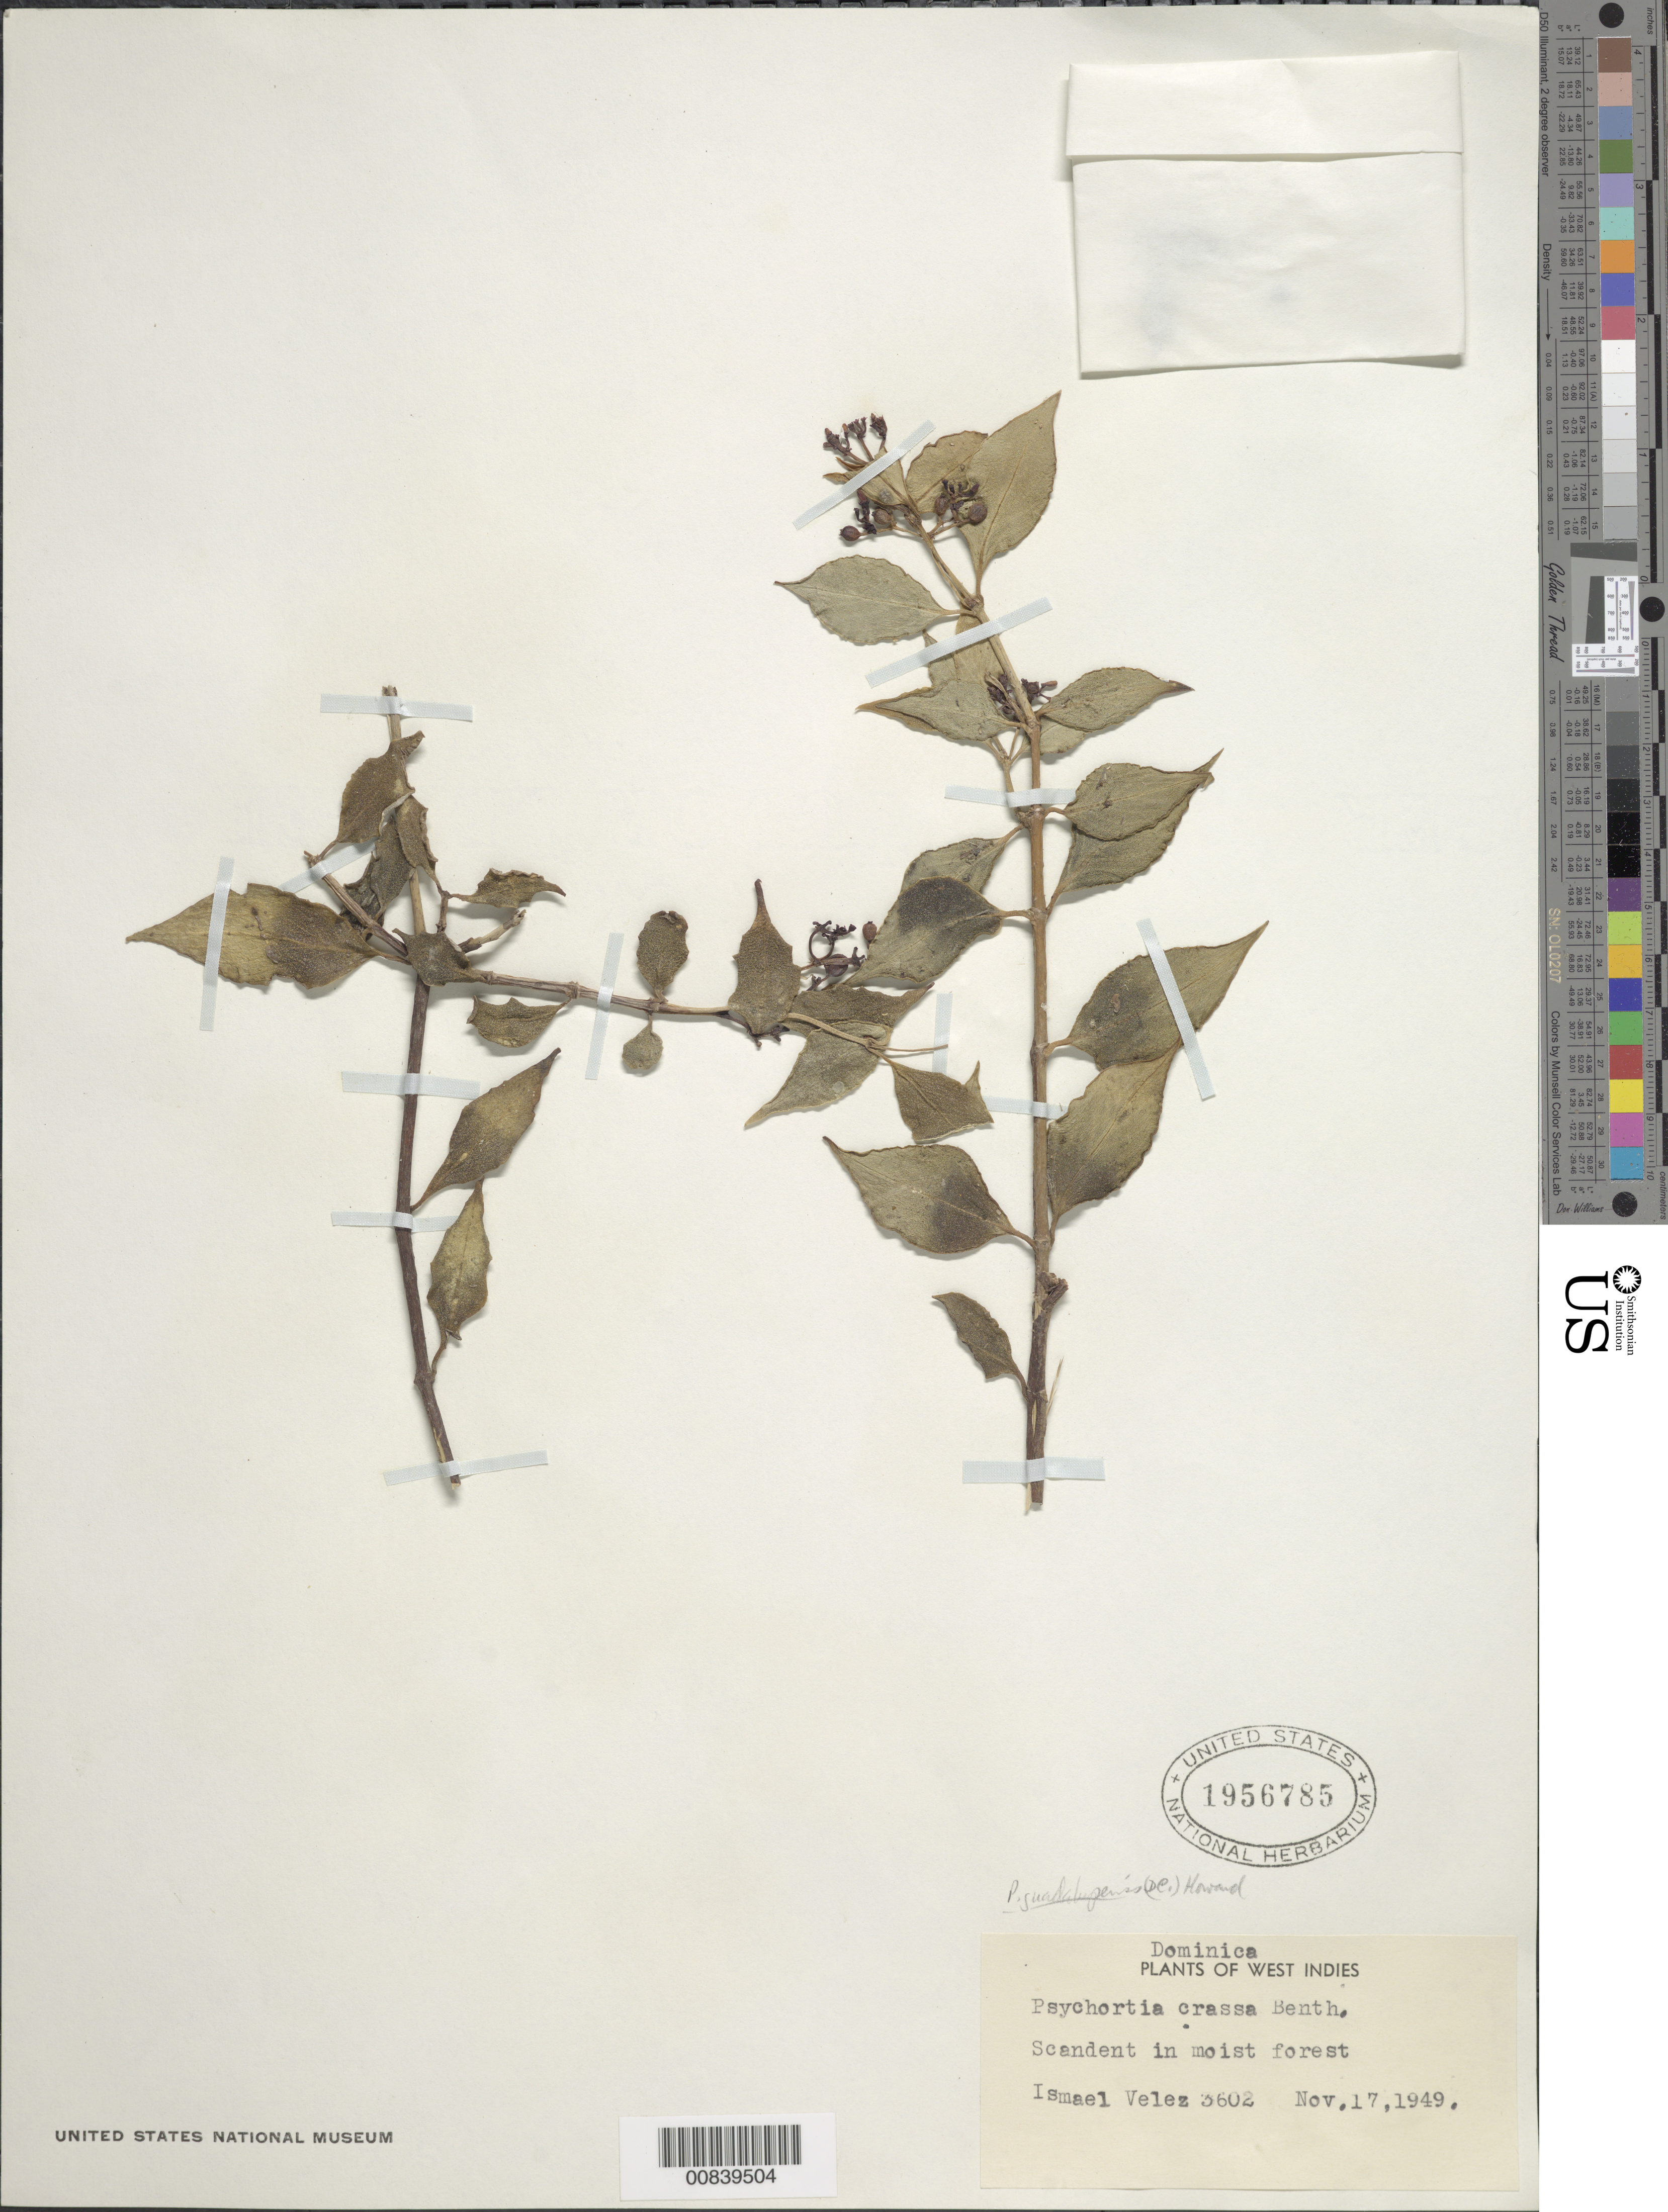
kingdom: Plantae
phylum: Tracheophyta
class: Magnoliopsida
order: Gentianales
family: Rubiaceae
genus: Notopleura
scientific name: Notopleura guadalupensis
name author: (DC.) C.M. Taylor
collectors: I. Vélez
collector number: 3602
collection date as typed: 17 Nov 1949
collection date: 1949-11-17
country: Dominica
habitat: Moist forest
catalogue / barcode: US 1956785